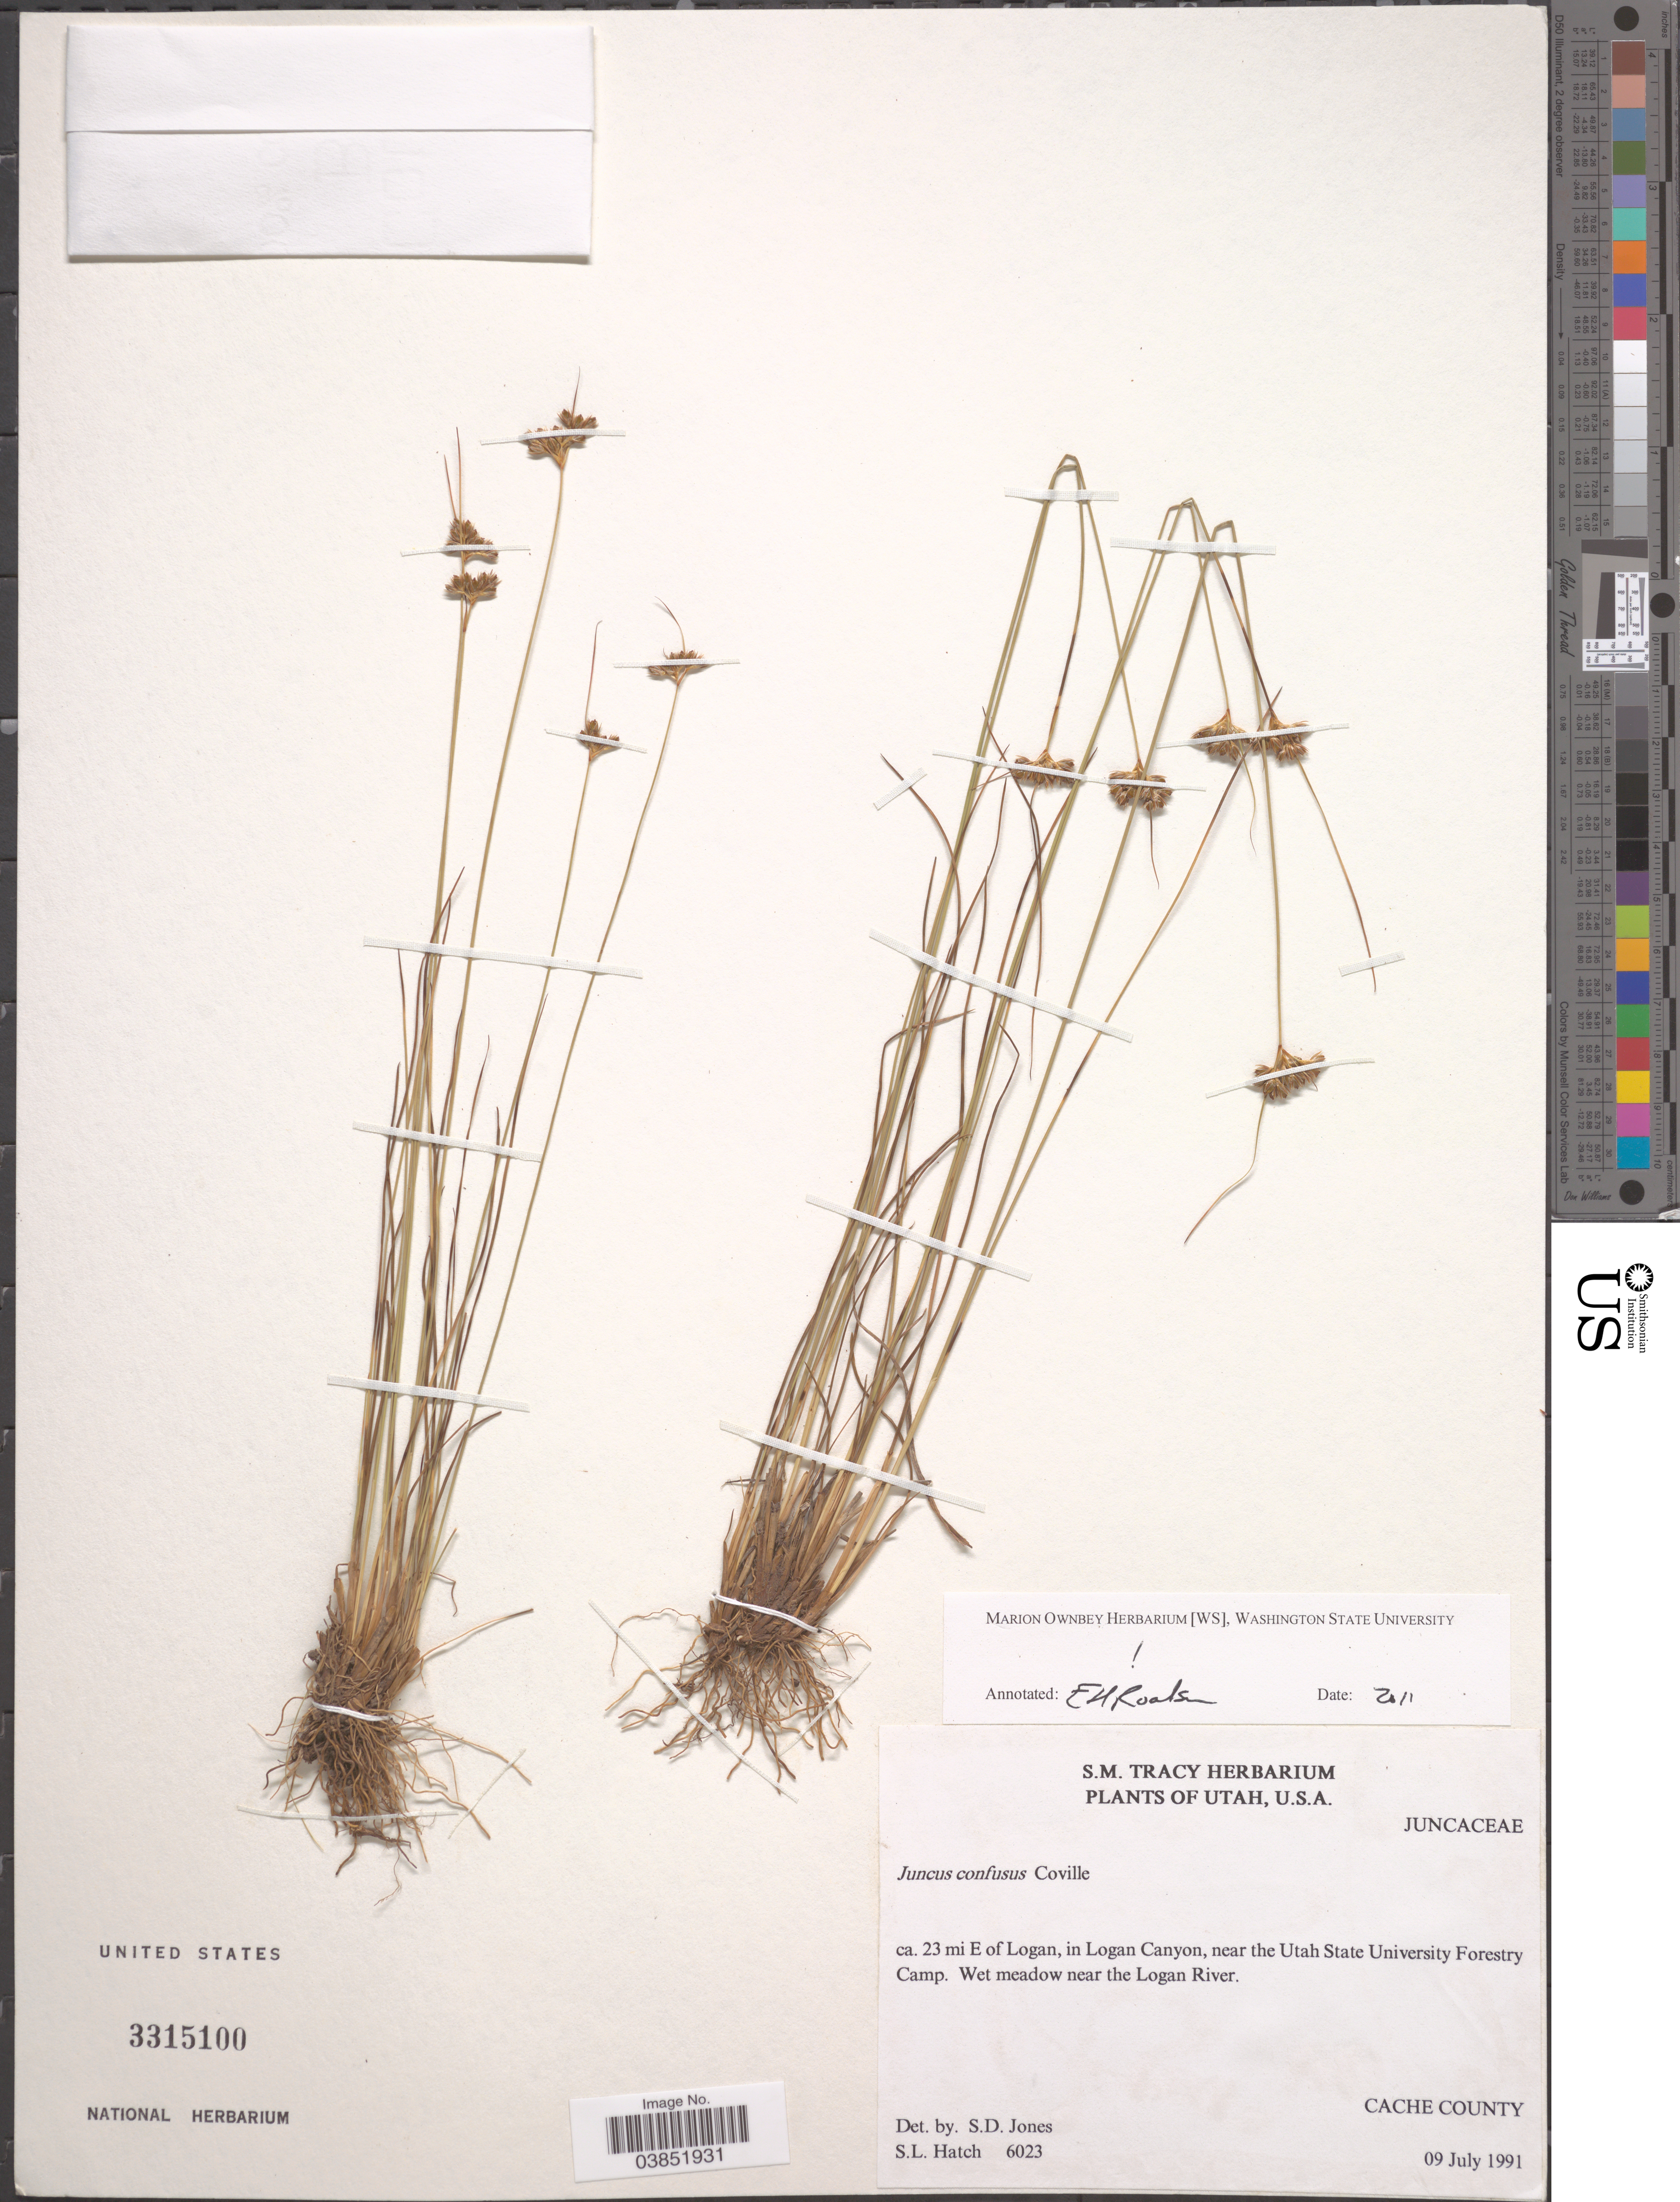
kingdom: Plantae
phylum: Tracheophyta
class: Liliopsida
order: Poales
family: Juncaceae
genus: Juncus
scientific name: Juncus confusus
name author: Coville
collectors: S. Hatch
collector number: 6023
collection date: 1991-07-09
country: United States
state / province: Utah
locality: Ca. 23 mi E of Logan, in Logan Canyon, near the Utah State University Forestry Camp. Wet meadow near the Logan River. Cache County.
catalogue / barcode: US 3315100